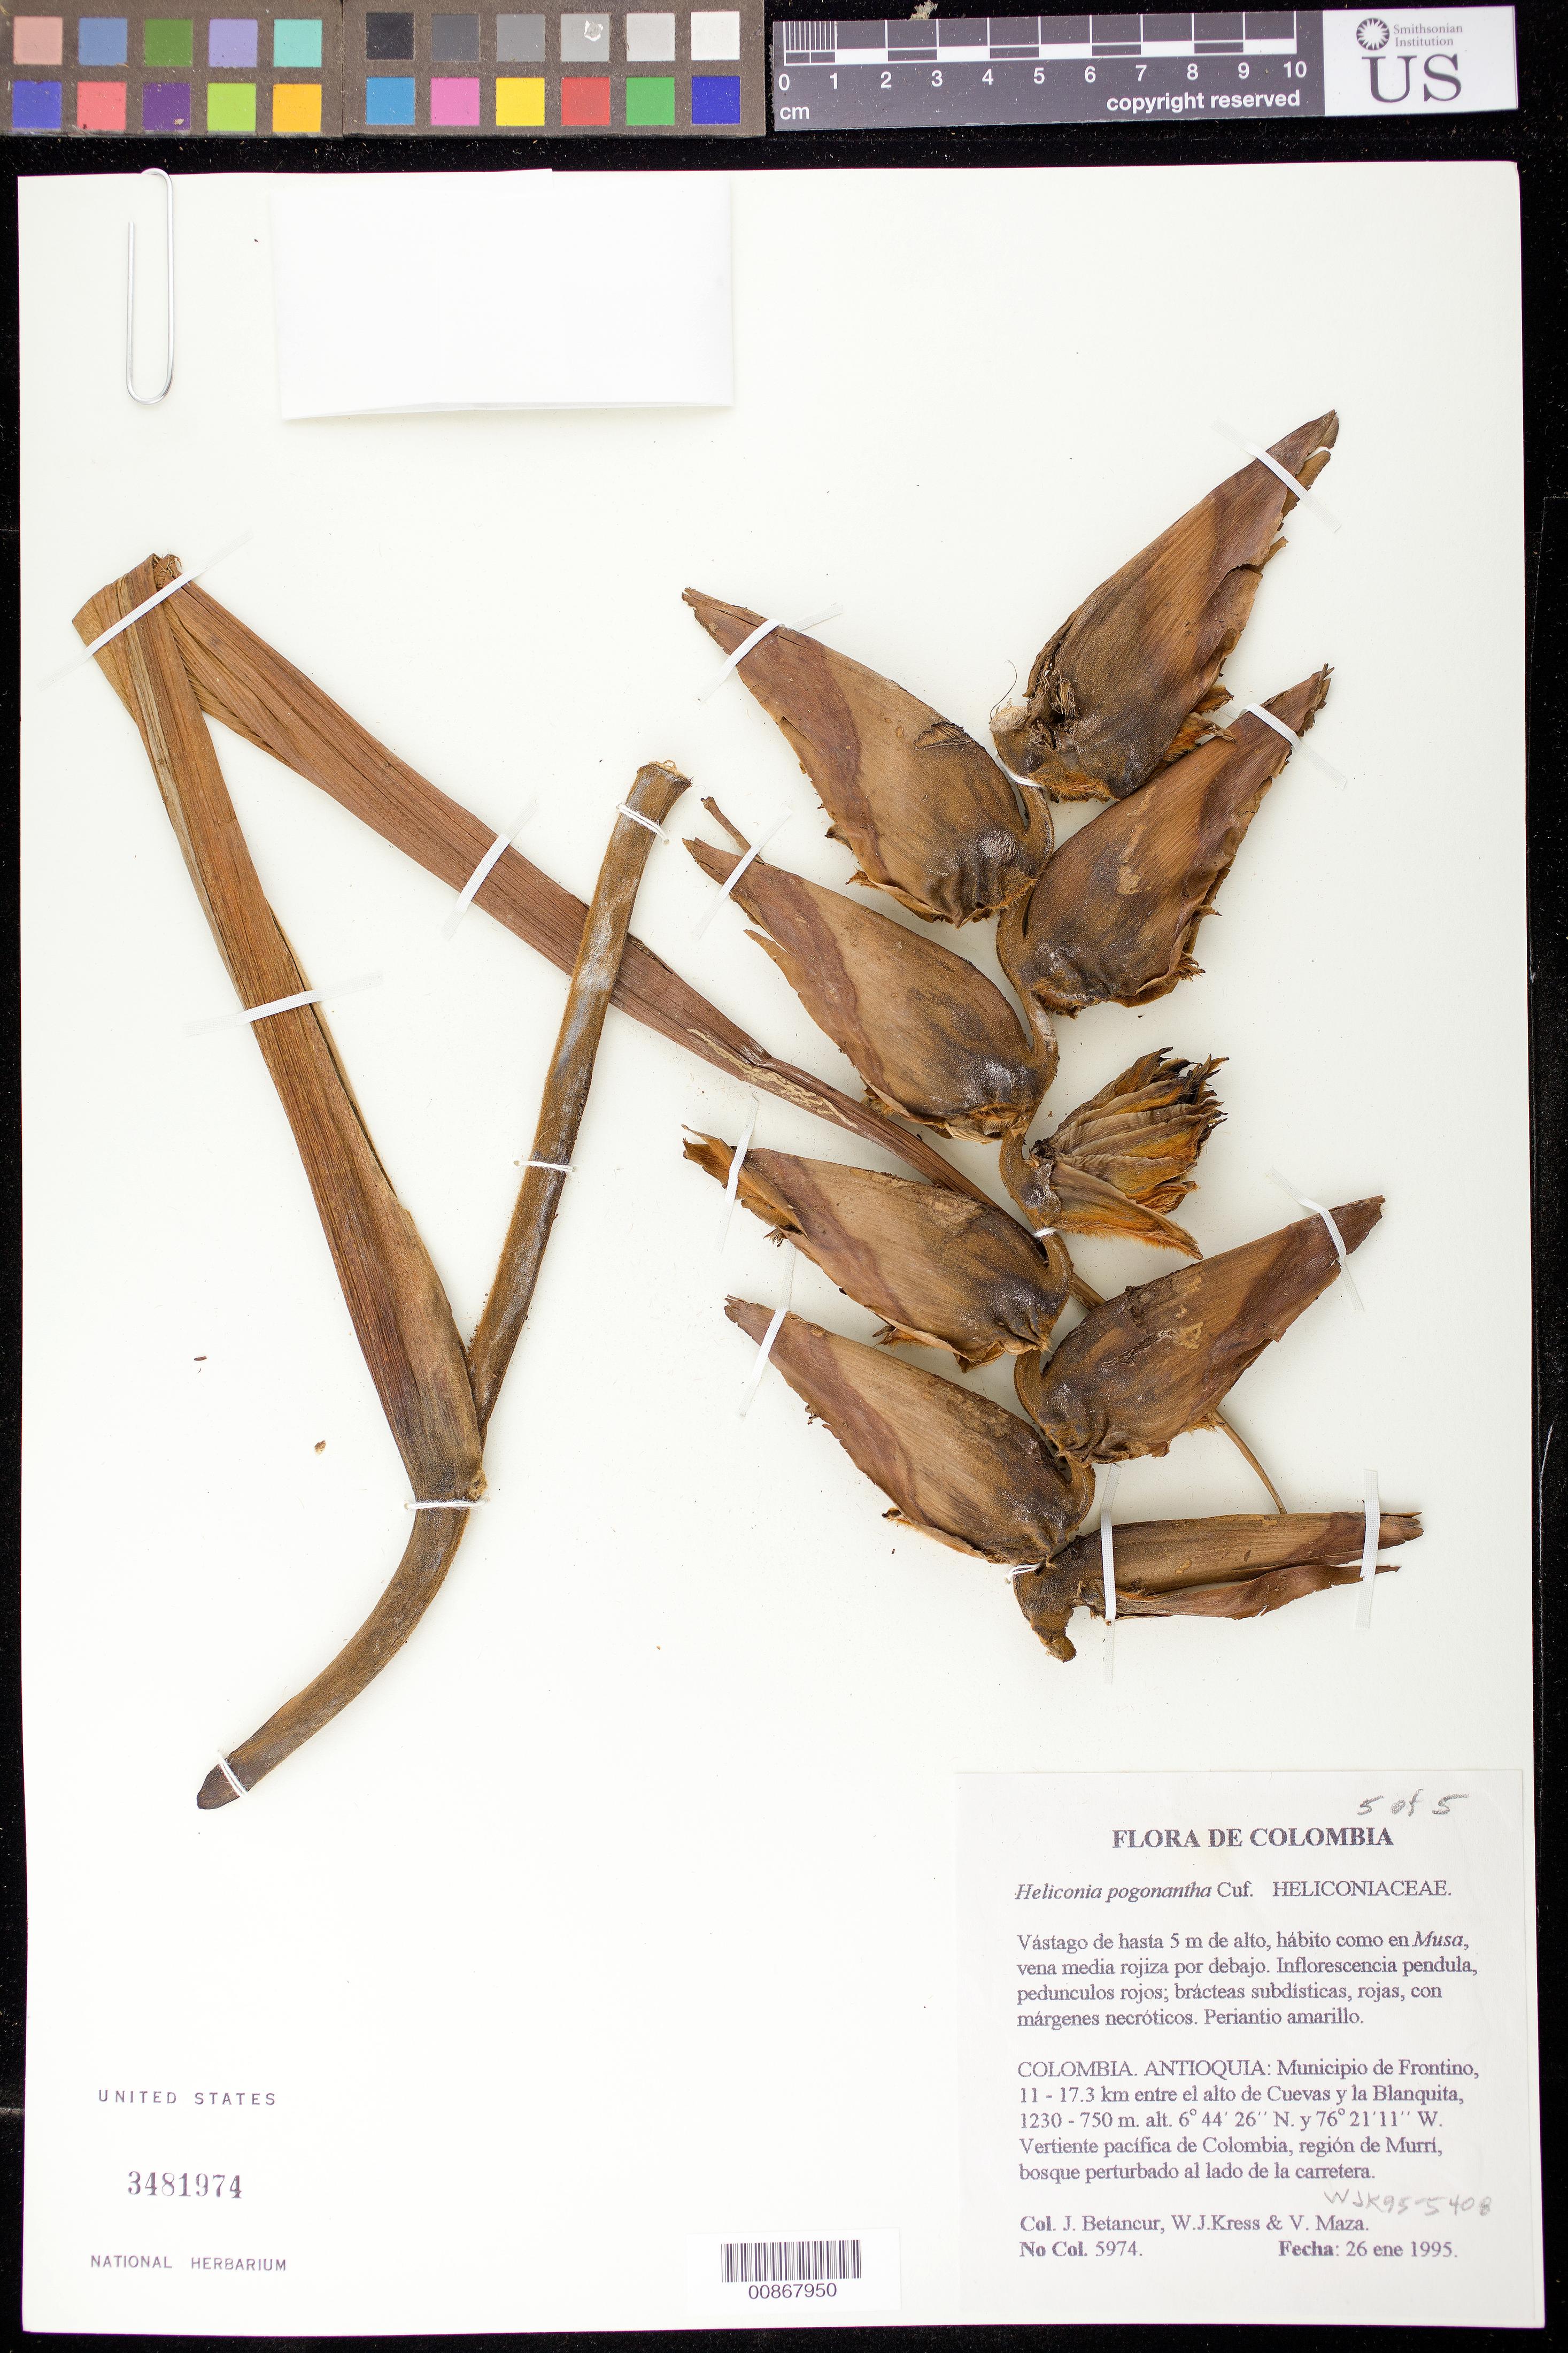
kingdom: Plantae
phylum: Tracheophyta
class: Liliopsida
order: Zingiberales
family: Heliconiaceae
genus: Heliconia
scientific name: Heliconia pogonantha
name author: Cufod.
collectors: J. C. Betancur, W. J. Kress & V. Maza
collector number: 5974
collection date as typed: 26 Jan 1995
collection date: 1995-01-26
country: Colombia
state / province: Antioquia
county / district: Frontino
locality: Road between Nutibara and La Blanquita, 29 km from Nutibara.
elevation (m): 925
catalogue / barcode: US 3481970